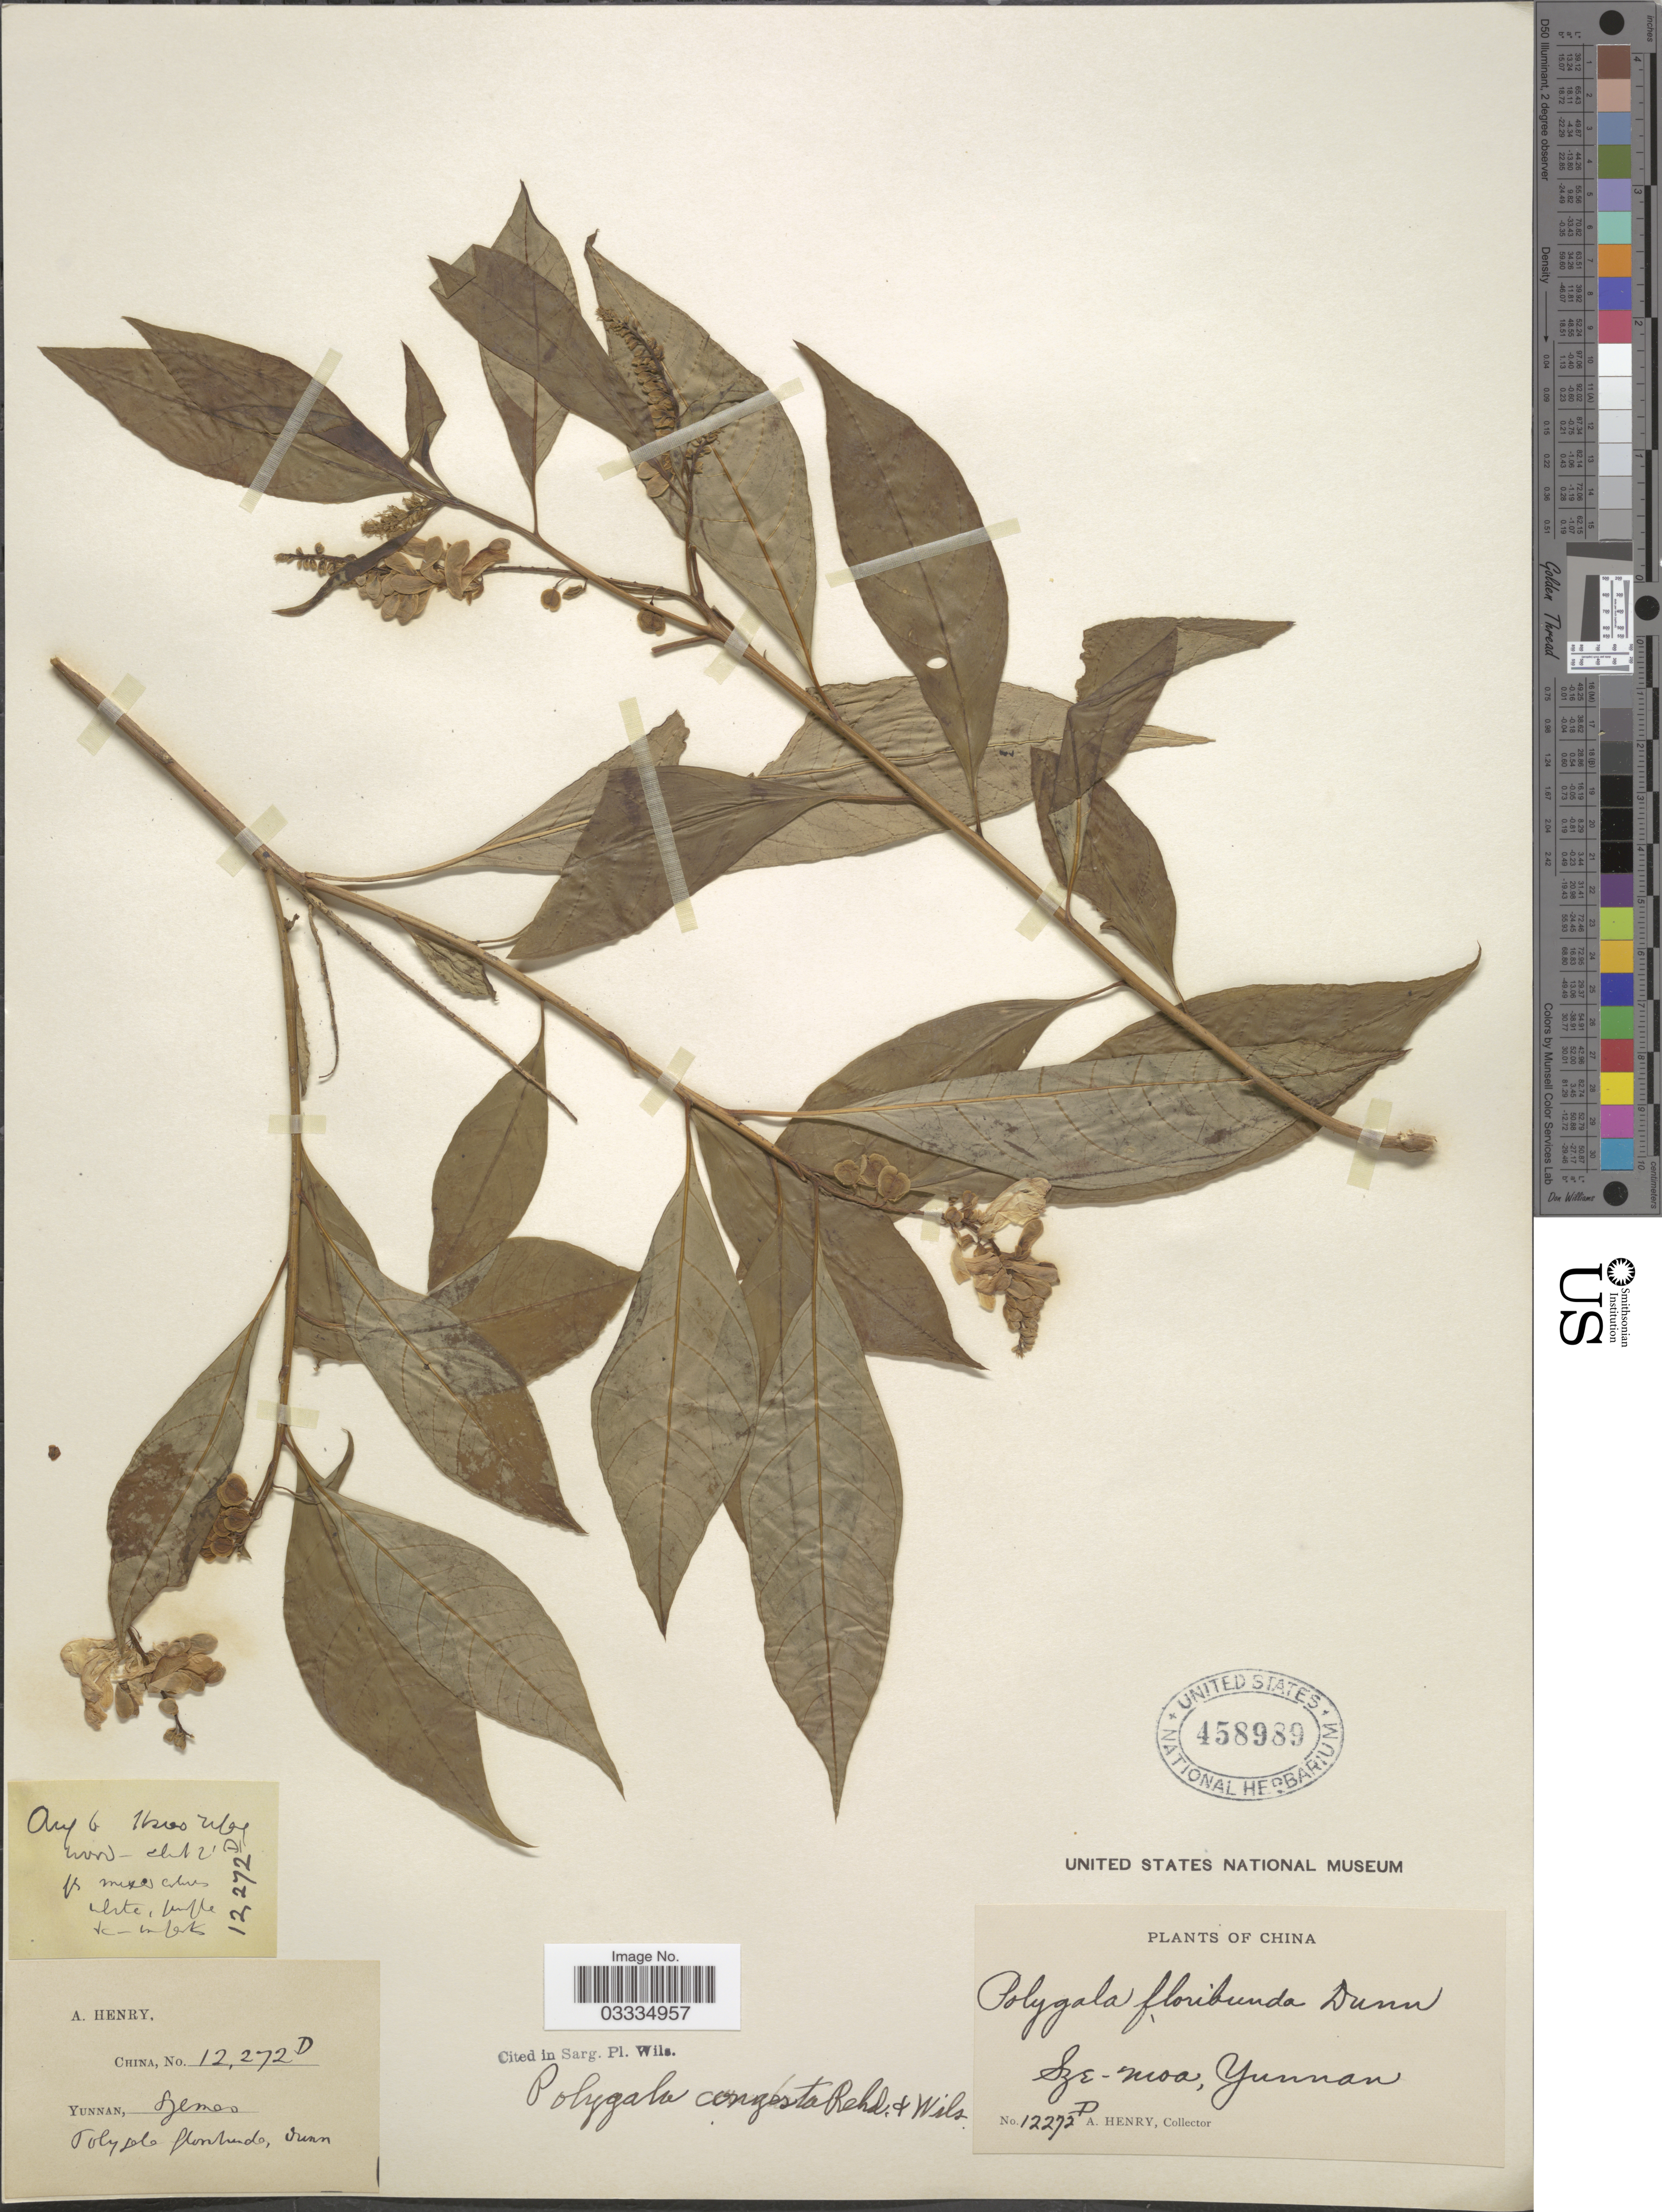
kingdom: Plantae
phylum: Tracheophyta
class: Magnoliopsida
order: Fabales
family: Polygalaceae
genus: Polygala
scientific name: Polygala congesta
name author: Rehder & E.H. Wilson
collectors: A. Henry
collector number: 12272 D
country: China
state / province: Yunnan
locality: Sze-moa.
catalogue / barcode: US 458989